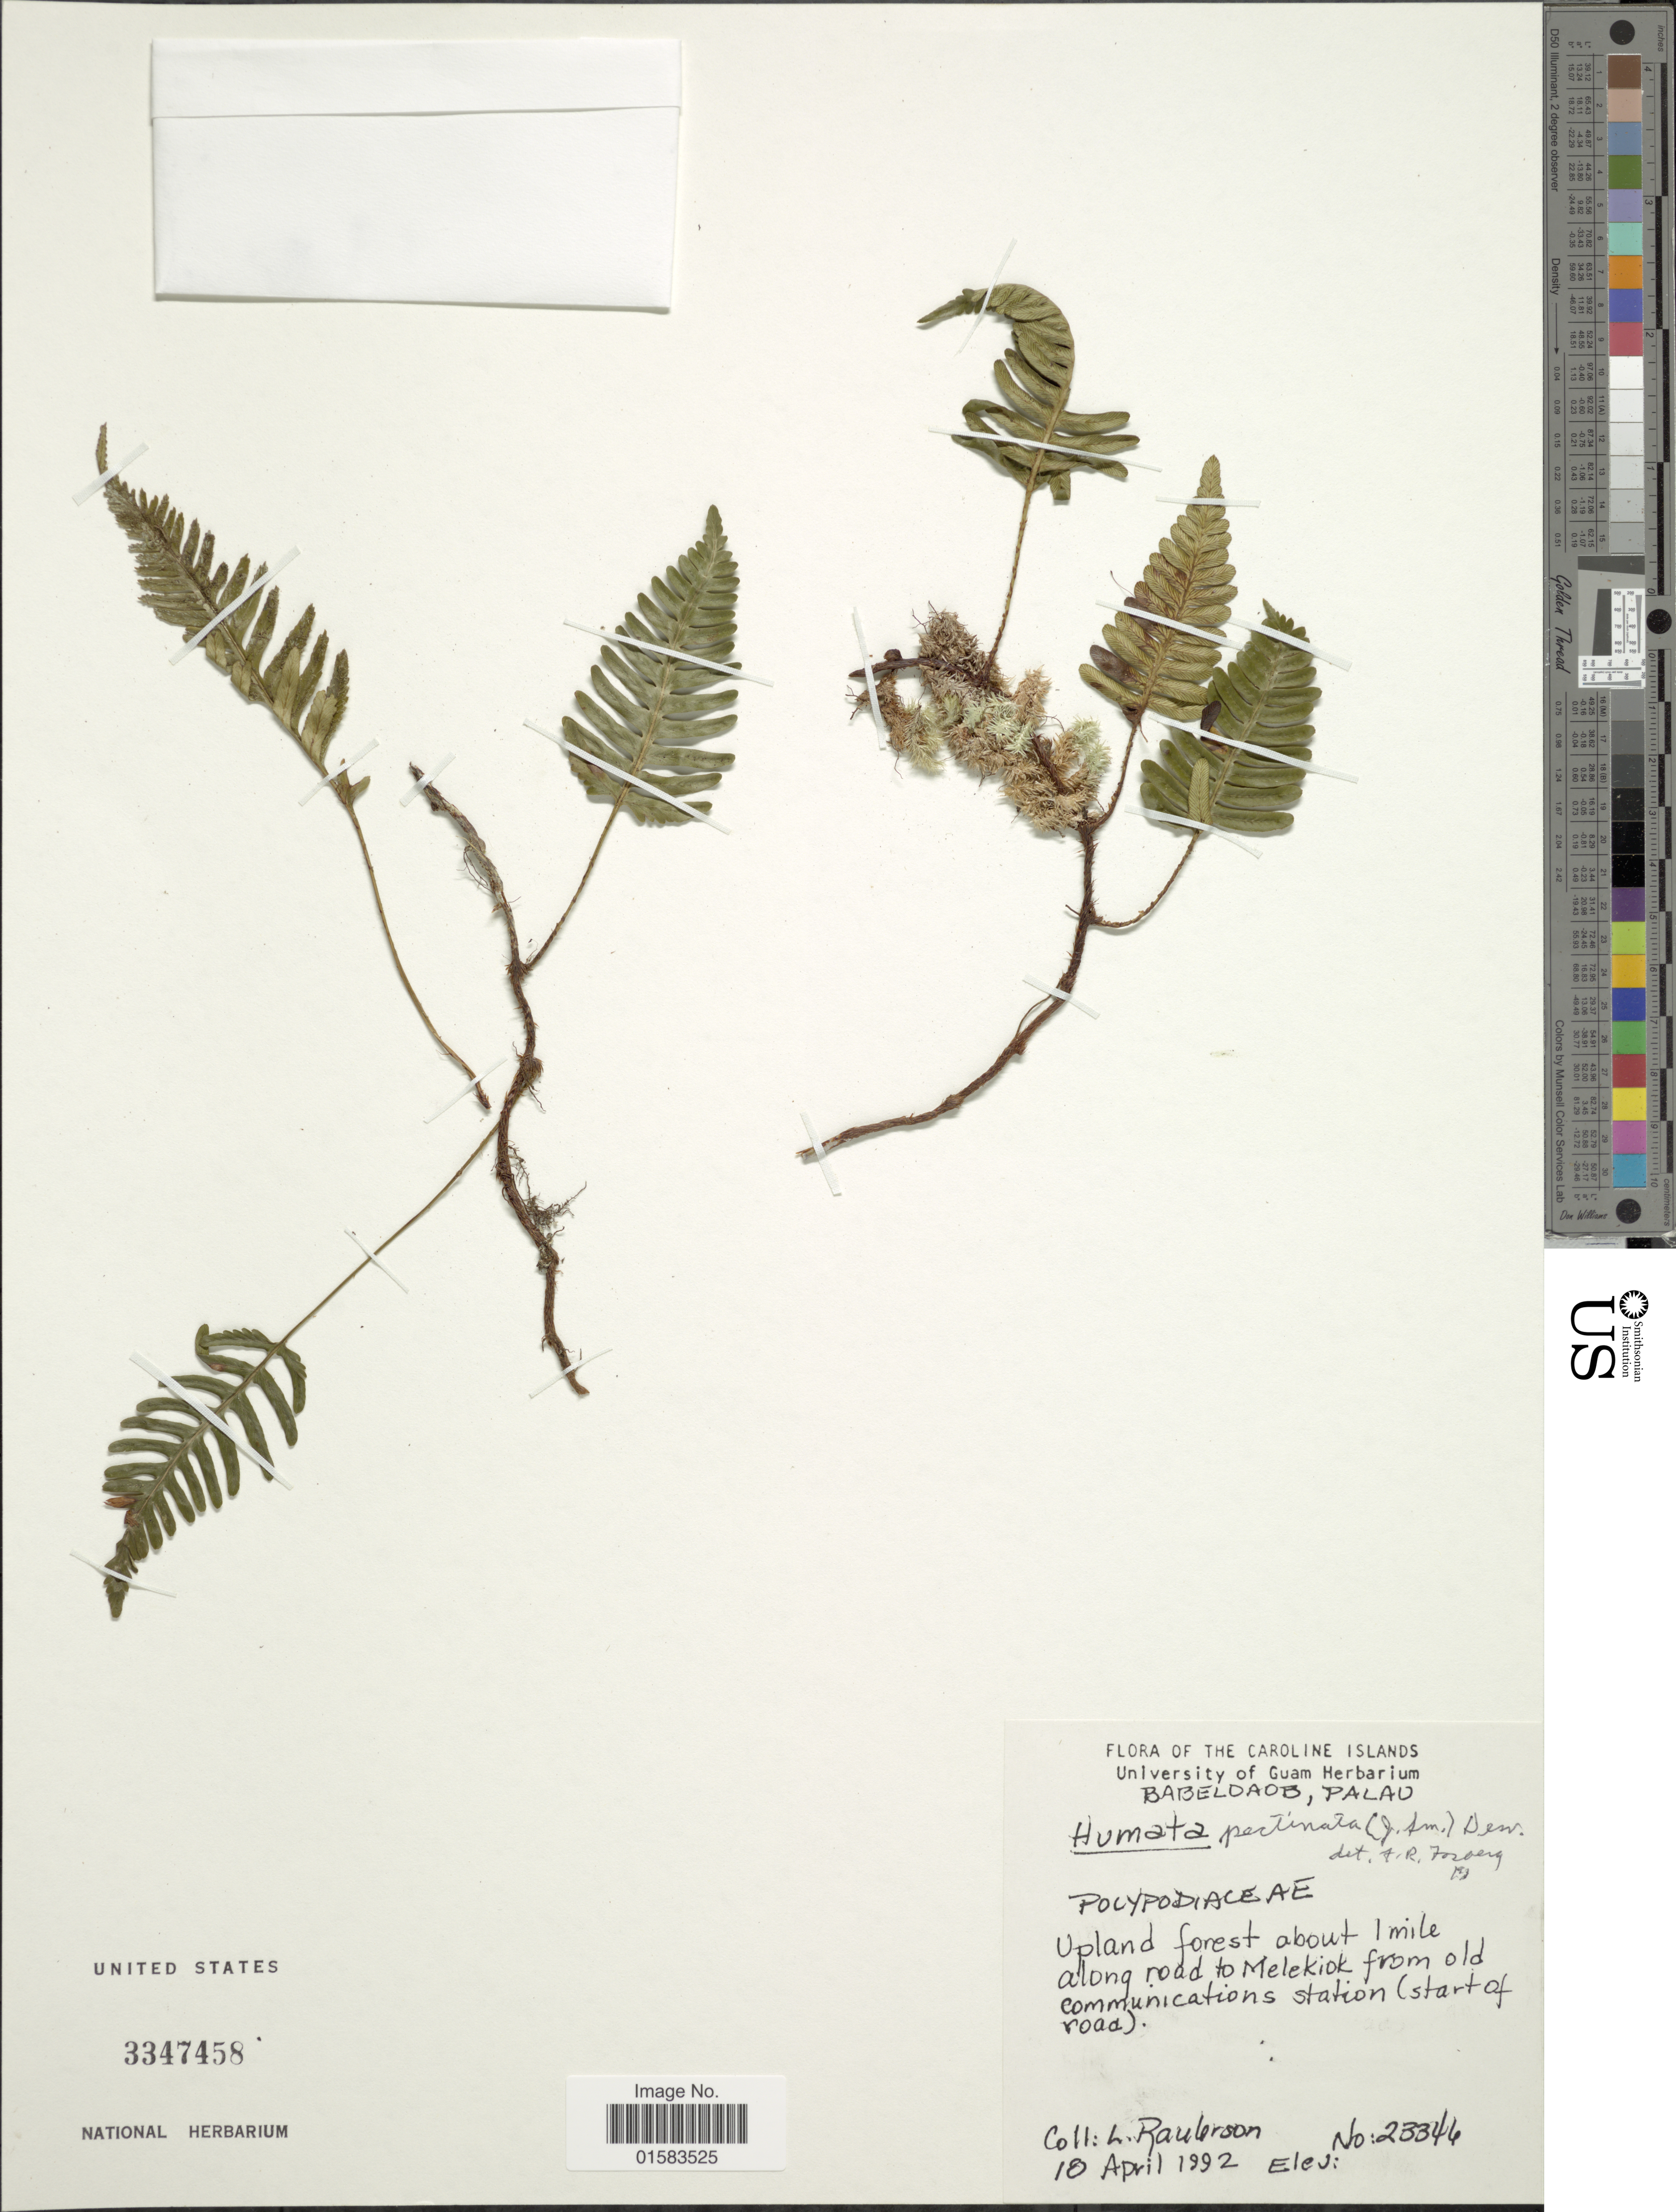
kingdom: Plantae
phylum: Tracheophyta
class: Polypodiopsida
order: Polypodiales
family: Davalliaceae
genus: Davallia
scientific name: Davallia pectinata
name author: Sm.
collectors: L. Raulerson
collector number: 23344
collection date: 1992-04-10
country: Palau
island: Babeldaob [Babelthuap]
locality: Babeldaob, Palau, Upland forest about 1 miles along road to Melekiok from old communications station (start of road), The Caroline Islands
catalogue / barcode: US 3347458